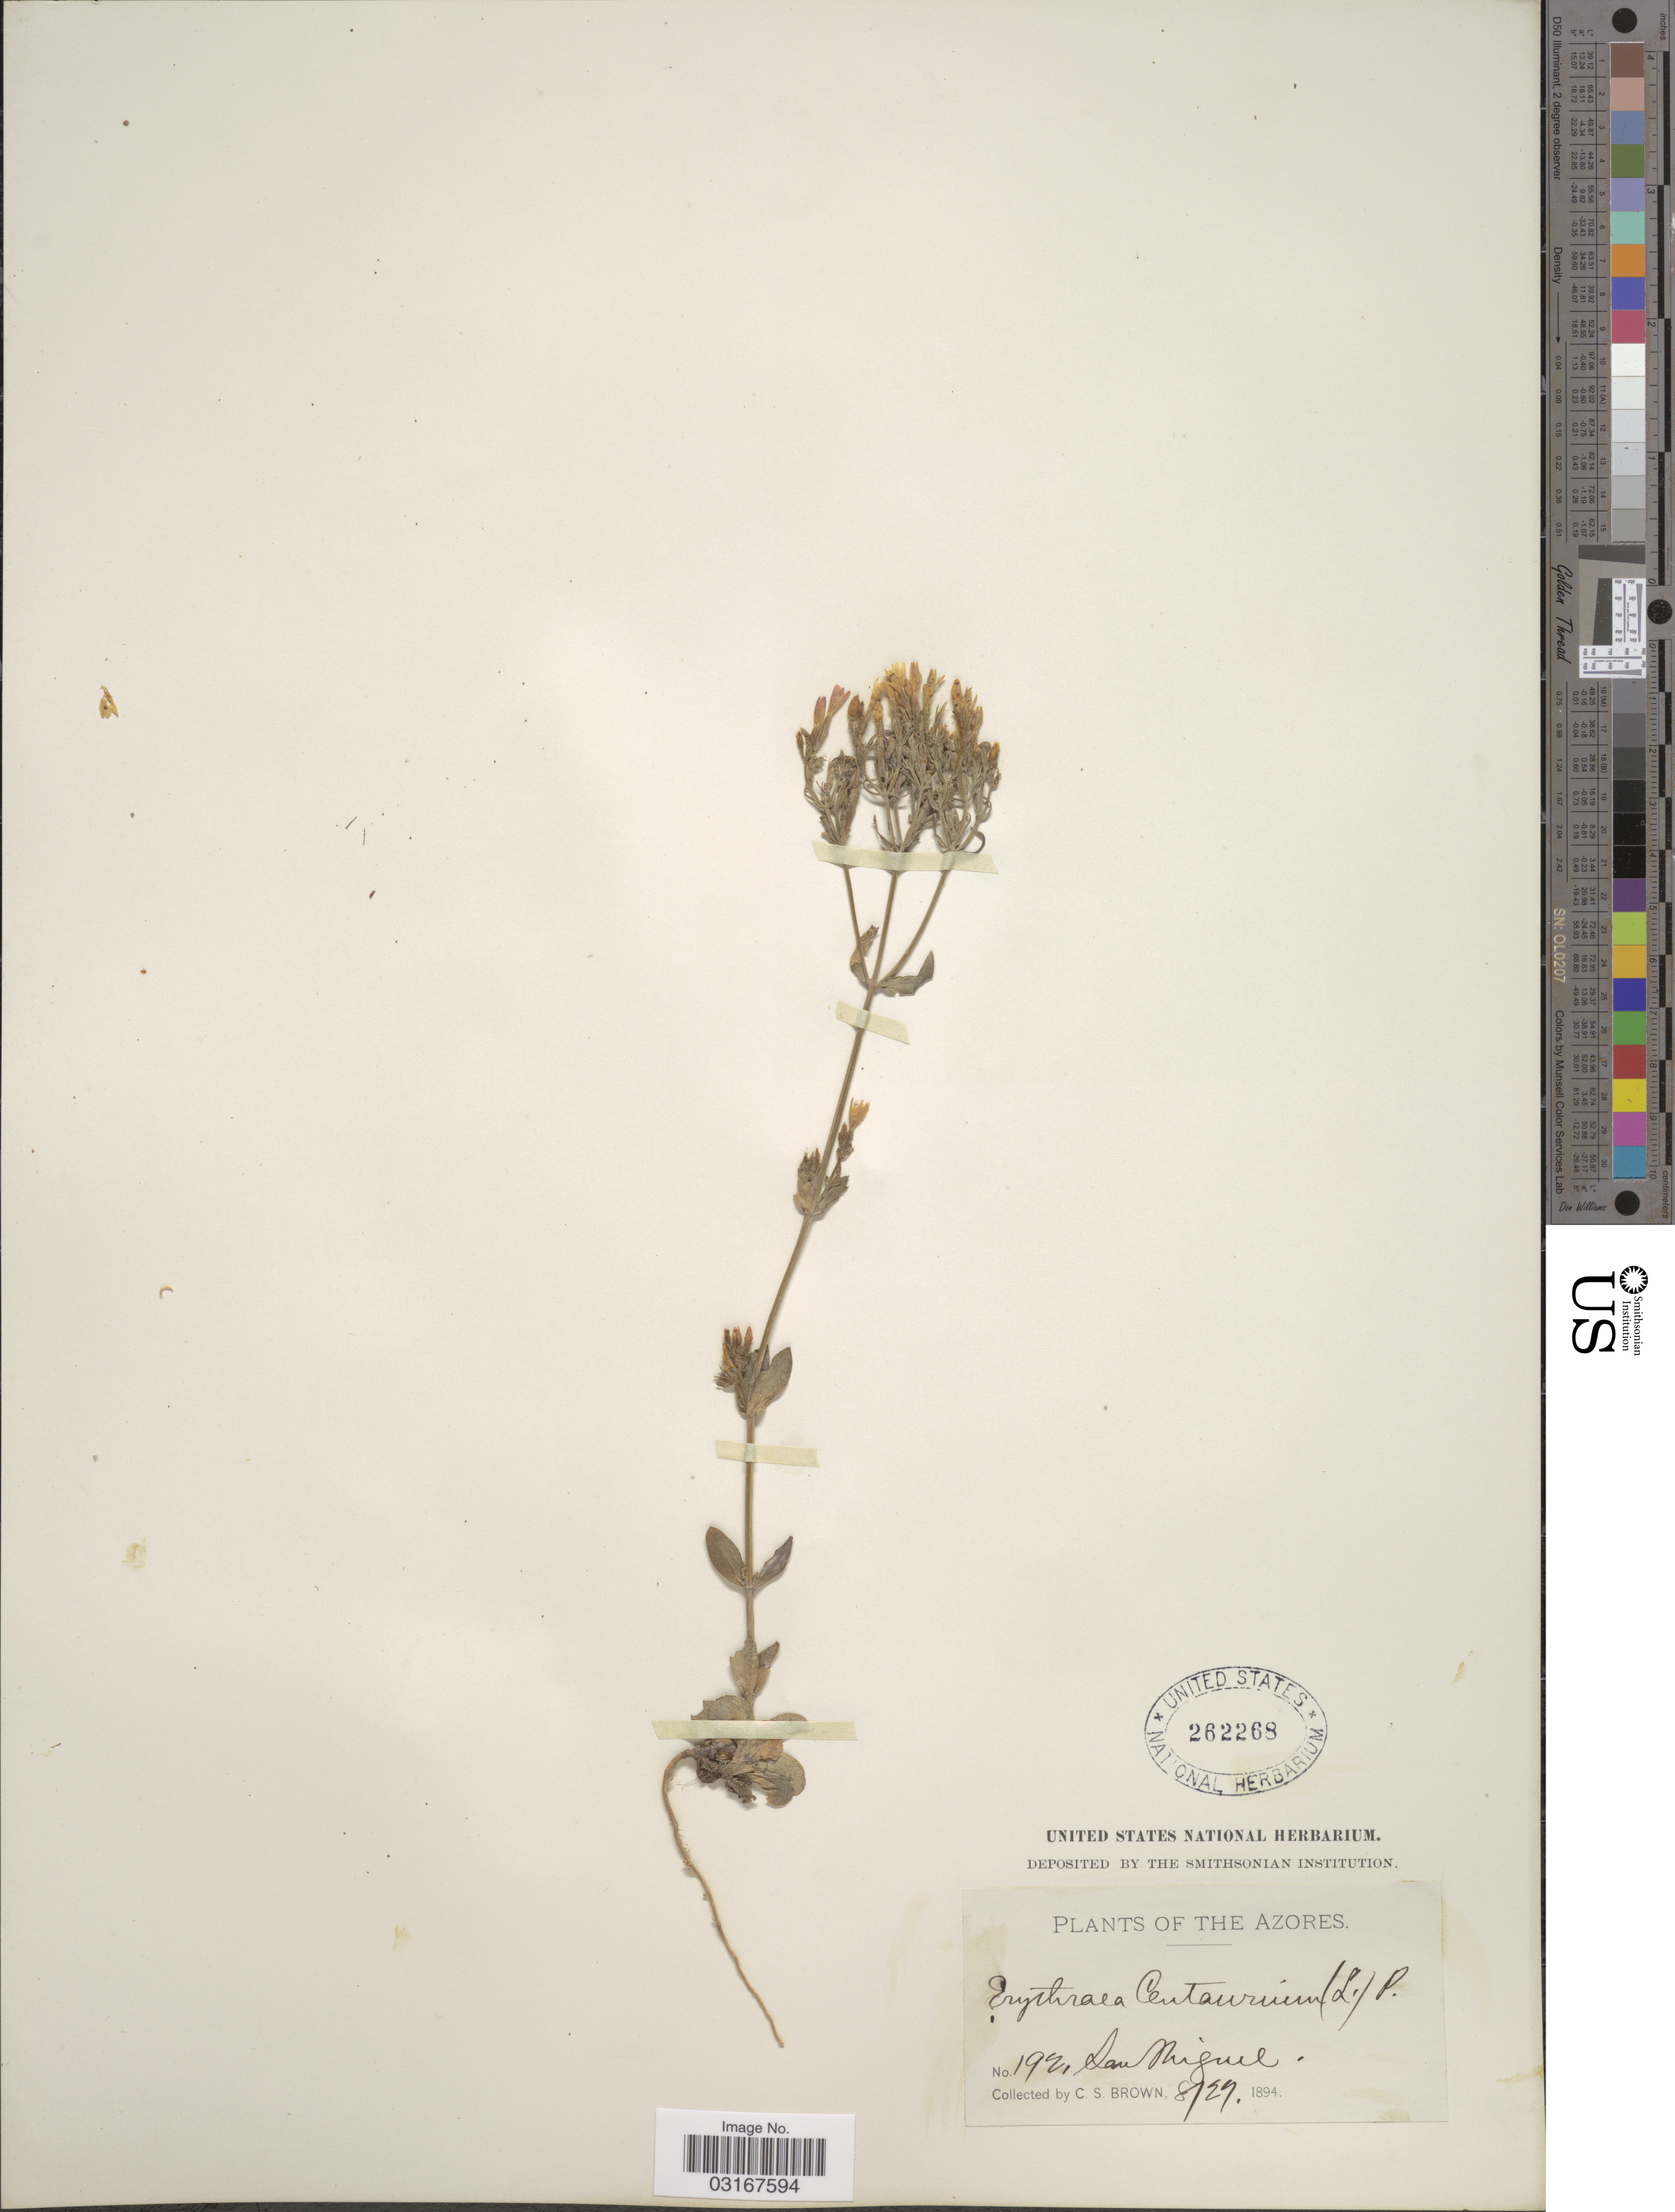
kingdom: Plantae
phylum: Tracheophyta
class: Magnoliopsida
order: Gentianales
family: Gentianaceae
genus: Erythraea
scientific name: Erythraea centaurium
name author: (L.) Borkh.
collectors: C. S. Brown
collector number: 192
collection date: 1894-08-27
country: Portugal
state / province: Azores (Aut. Reg.)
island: São Miguel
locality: The Azores. San Miguel.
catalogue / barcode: US 262268